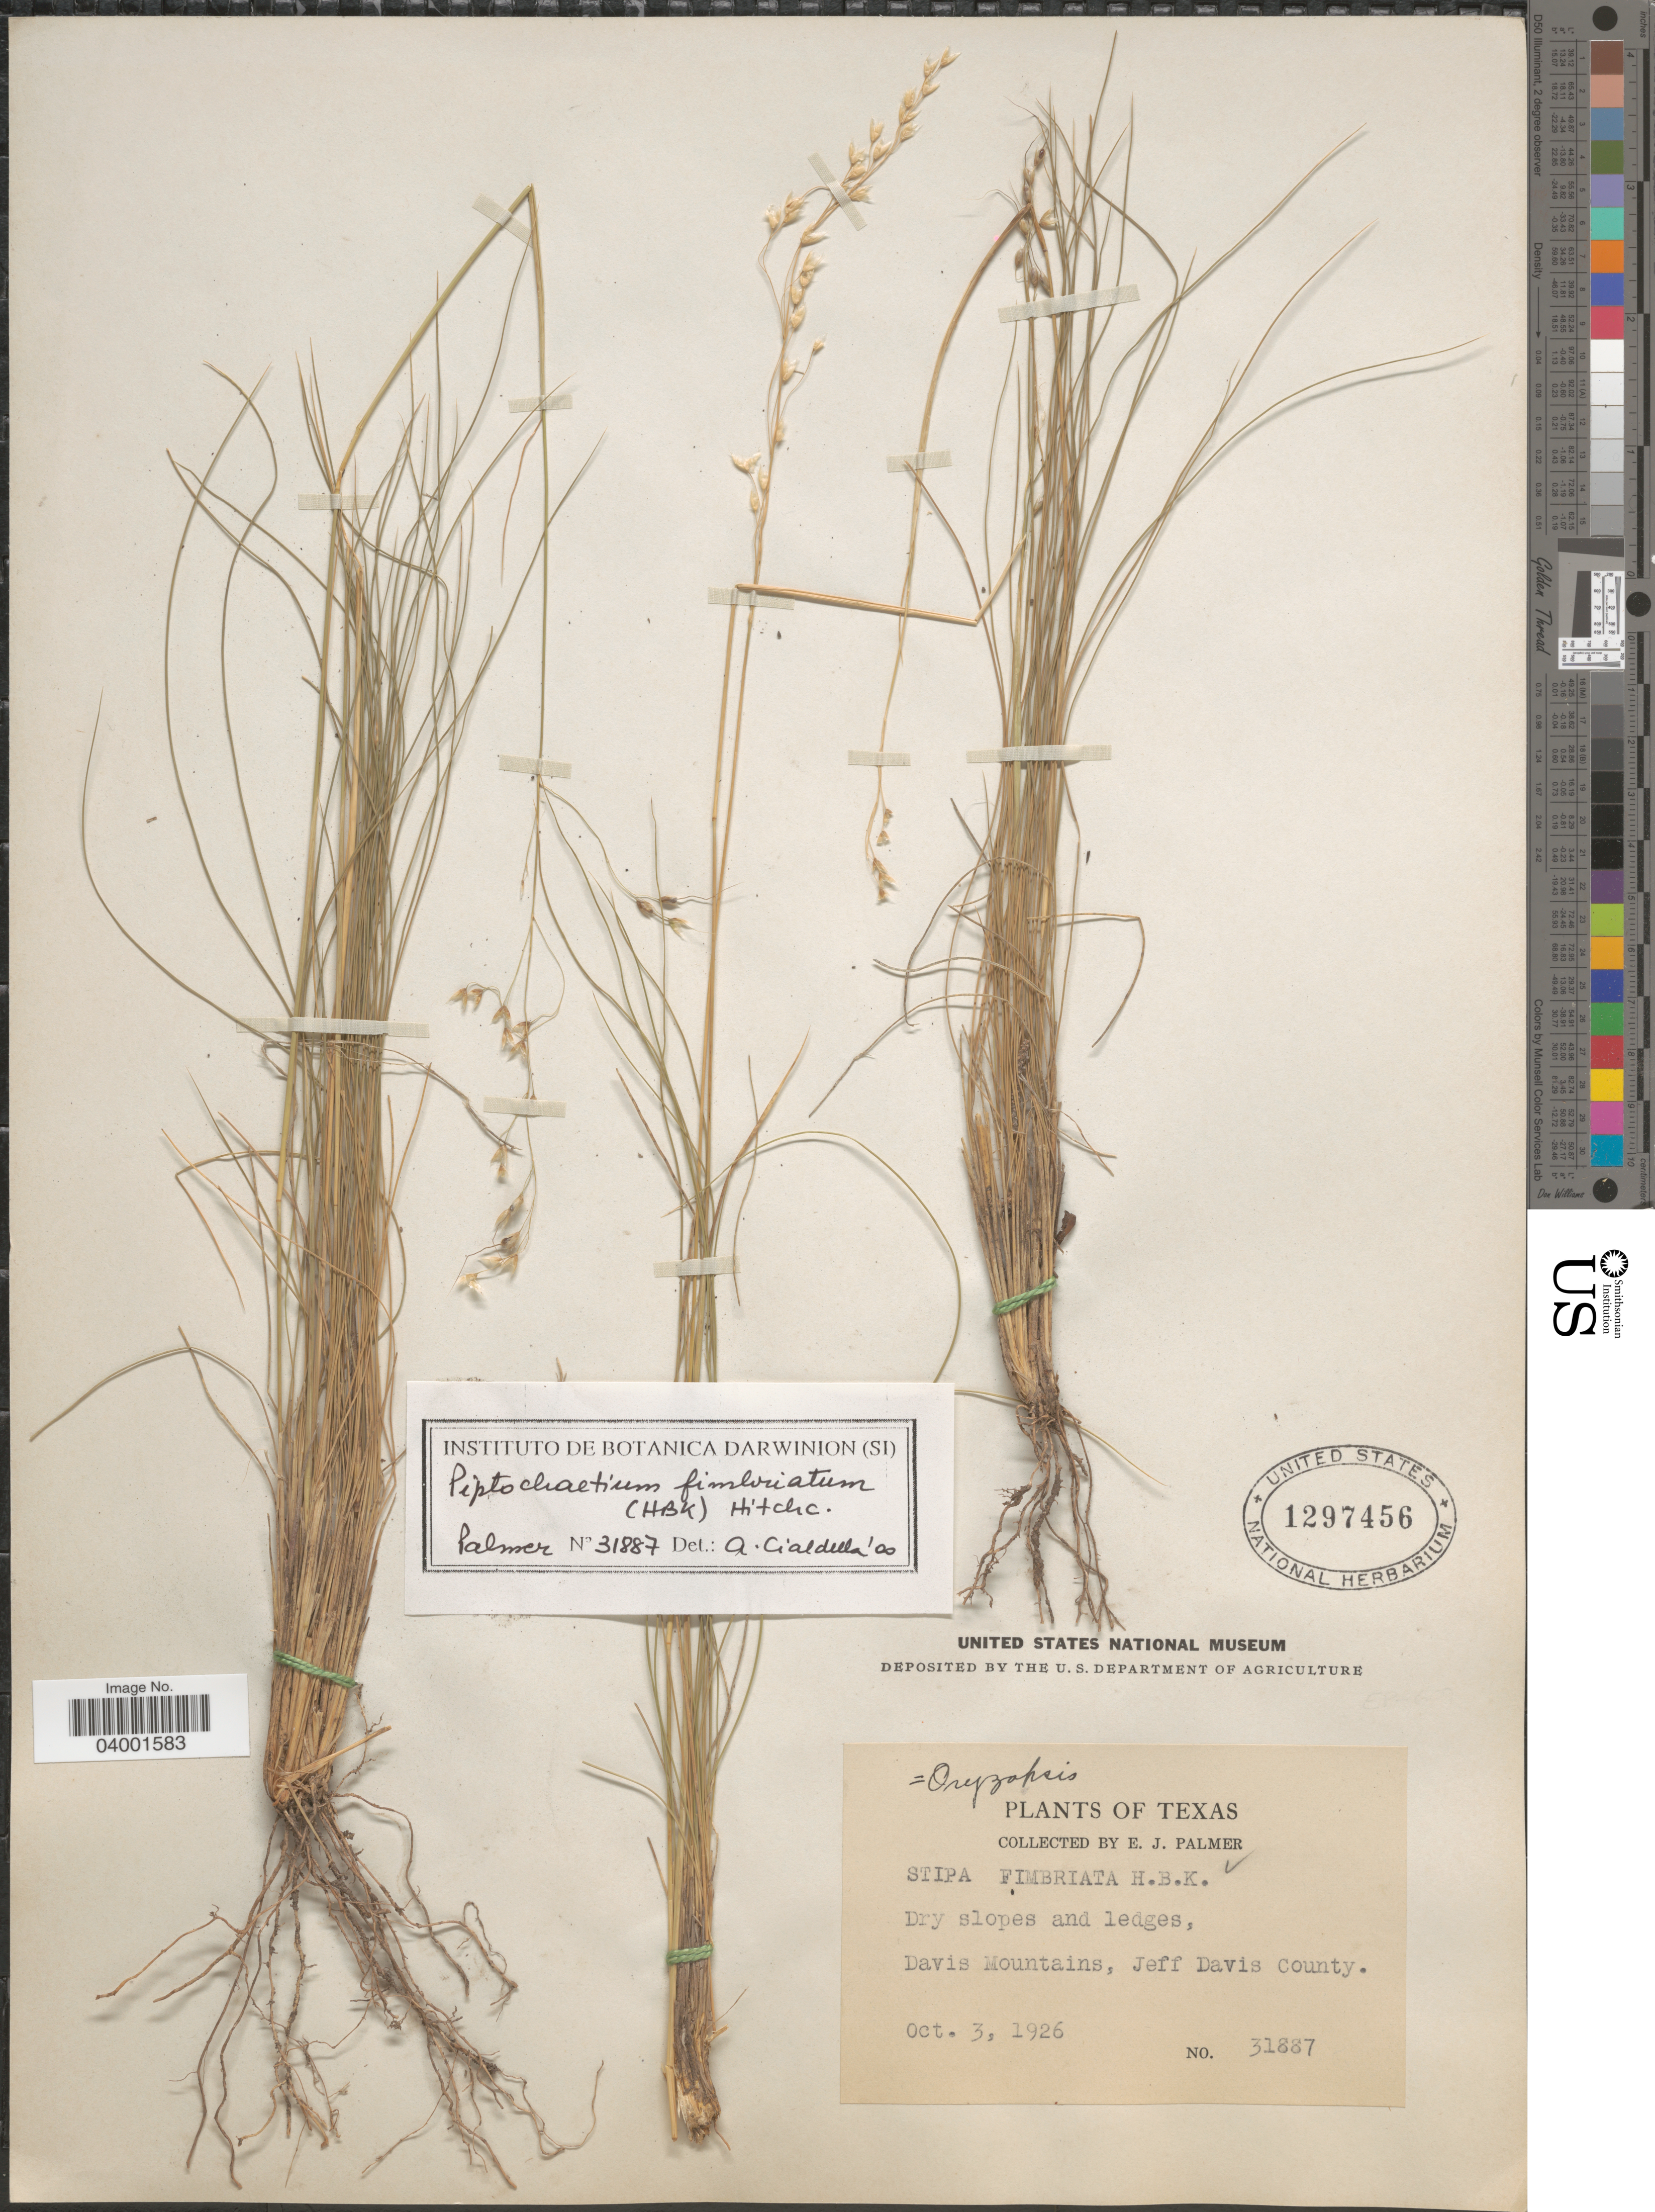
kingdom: Plantae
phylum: Tracheophyta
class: Liliopsida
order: Poales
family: Poaceae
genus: Piptochaetium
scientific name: Piptochaetium fimbriatum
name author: (Kunth) Hitchc.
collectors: E. J. Palmer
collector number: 31887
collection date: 1926-10-03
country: United States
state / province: Texas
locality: Dry slopes and ledges, Davis Mountains, Jeff Davis County.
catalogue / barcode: US 1297456